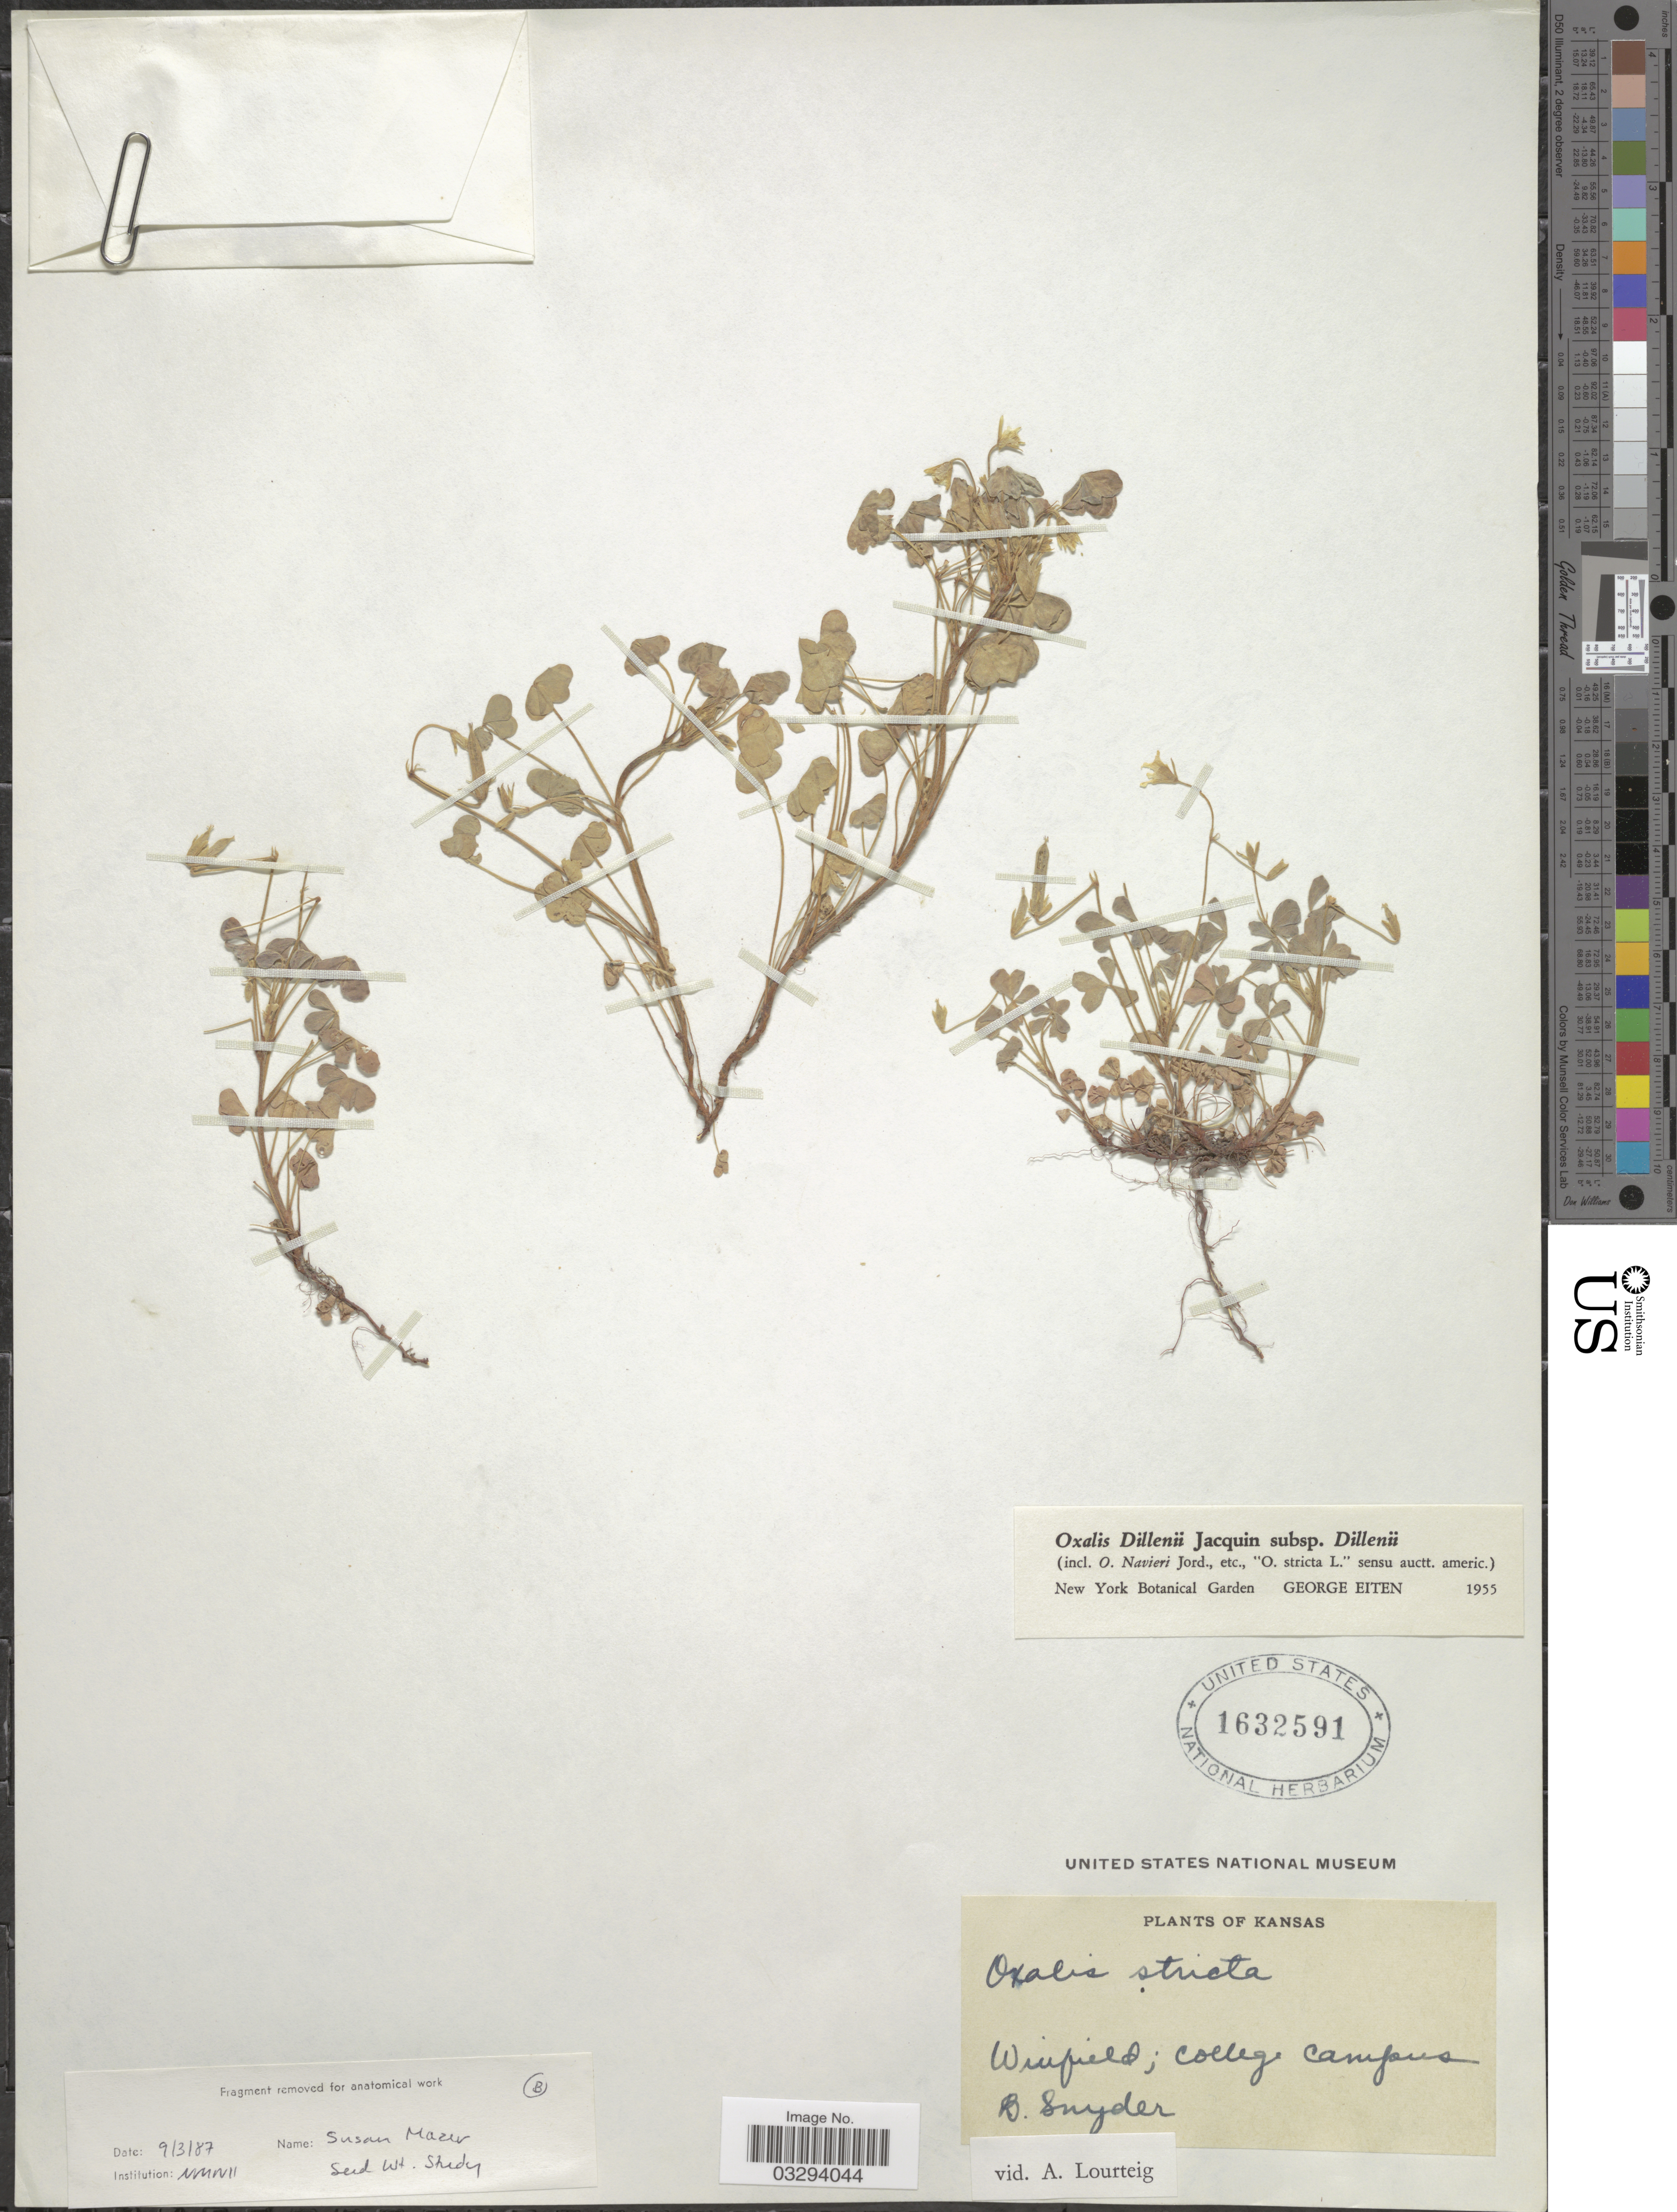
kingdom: Plantae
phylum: Tracheophyta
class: Magnoliopsida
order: Oxalidales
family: Oxalidaceae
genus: Oxalis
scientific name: Oxalis stricta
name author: L.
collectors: B. Snyder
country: United States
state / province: Kansas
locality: Winfield; College Campus.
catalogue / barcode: US 1632591